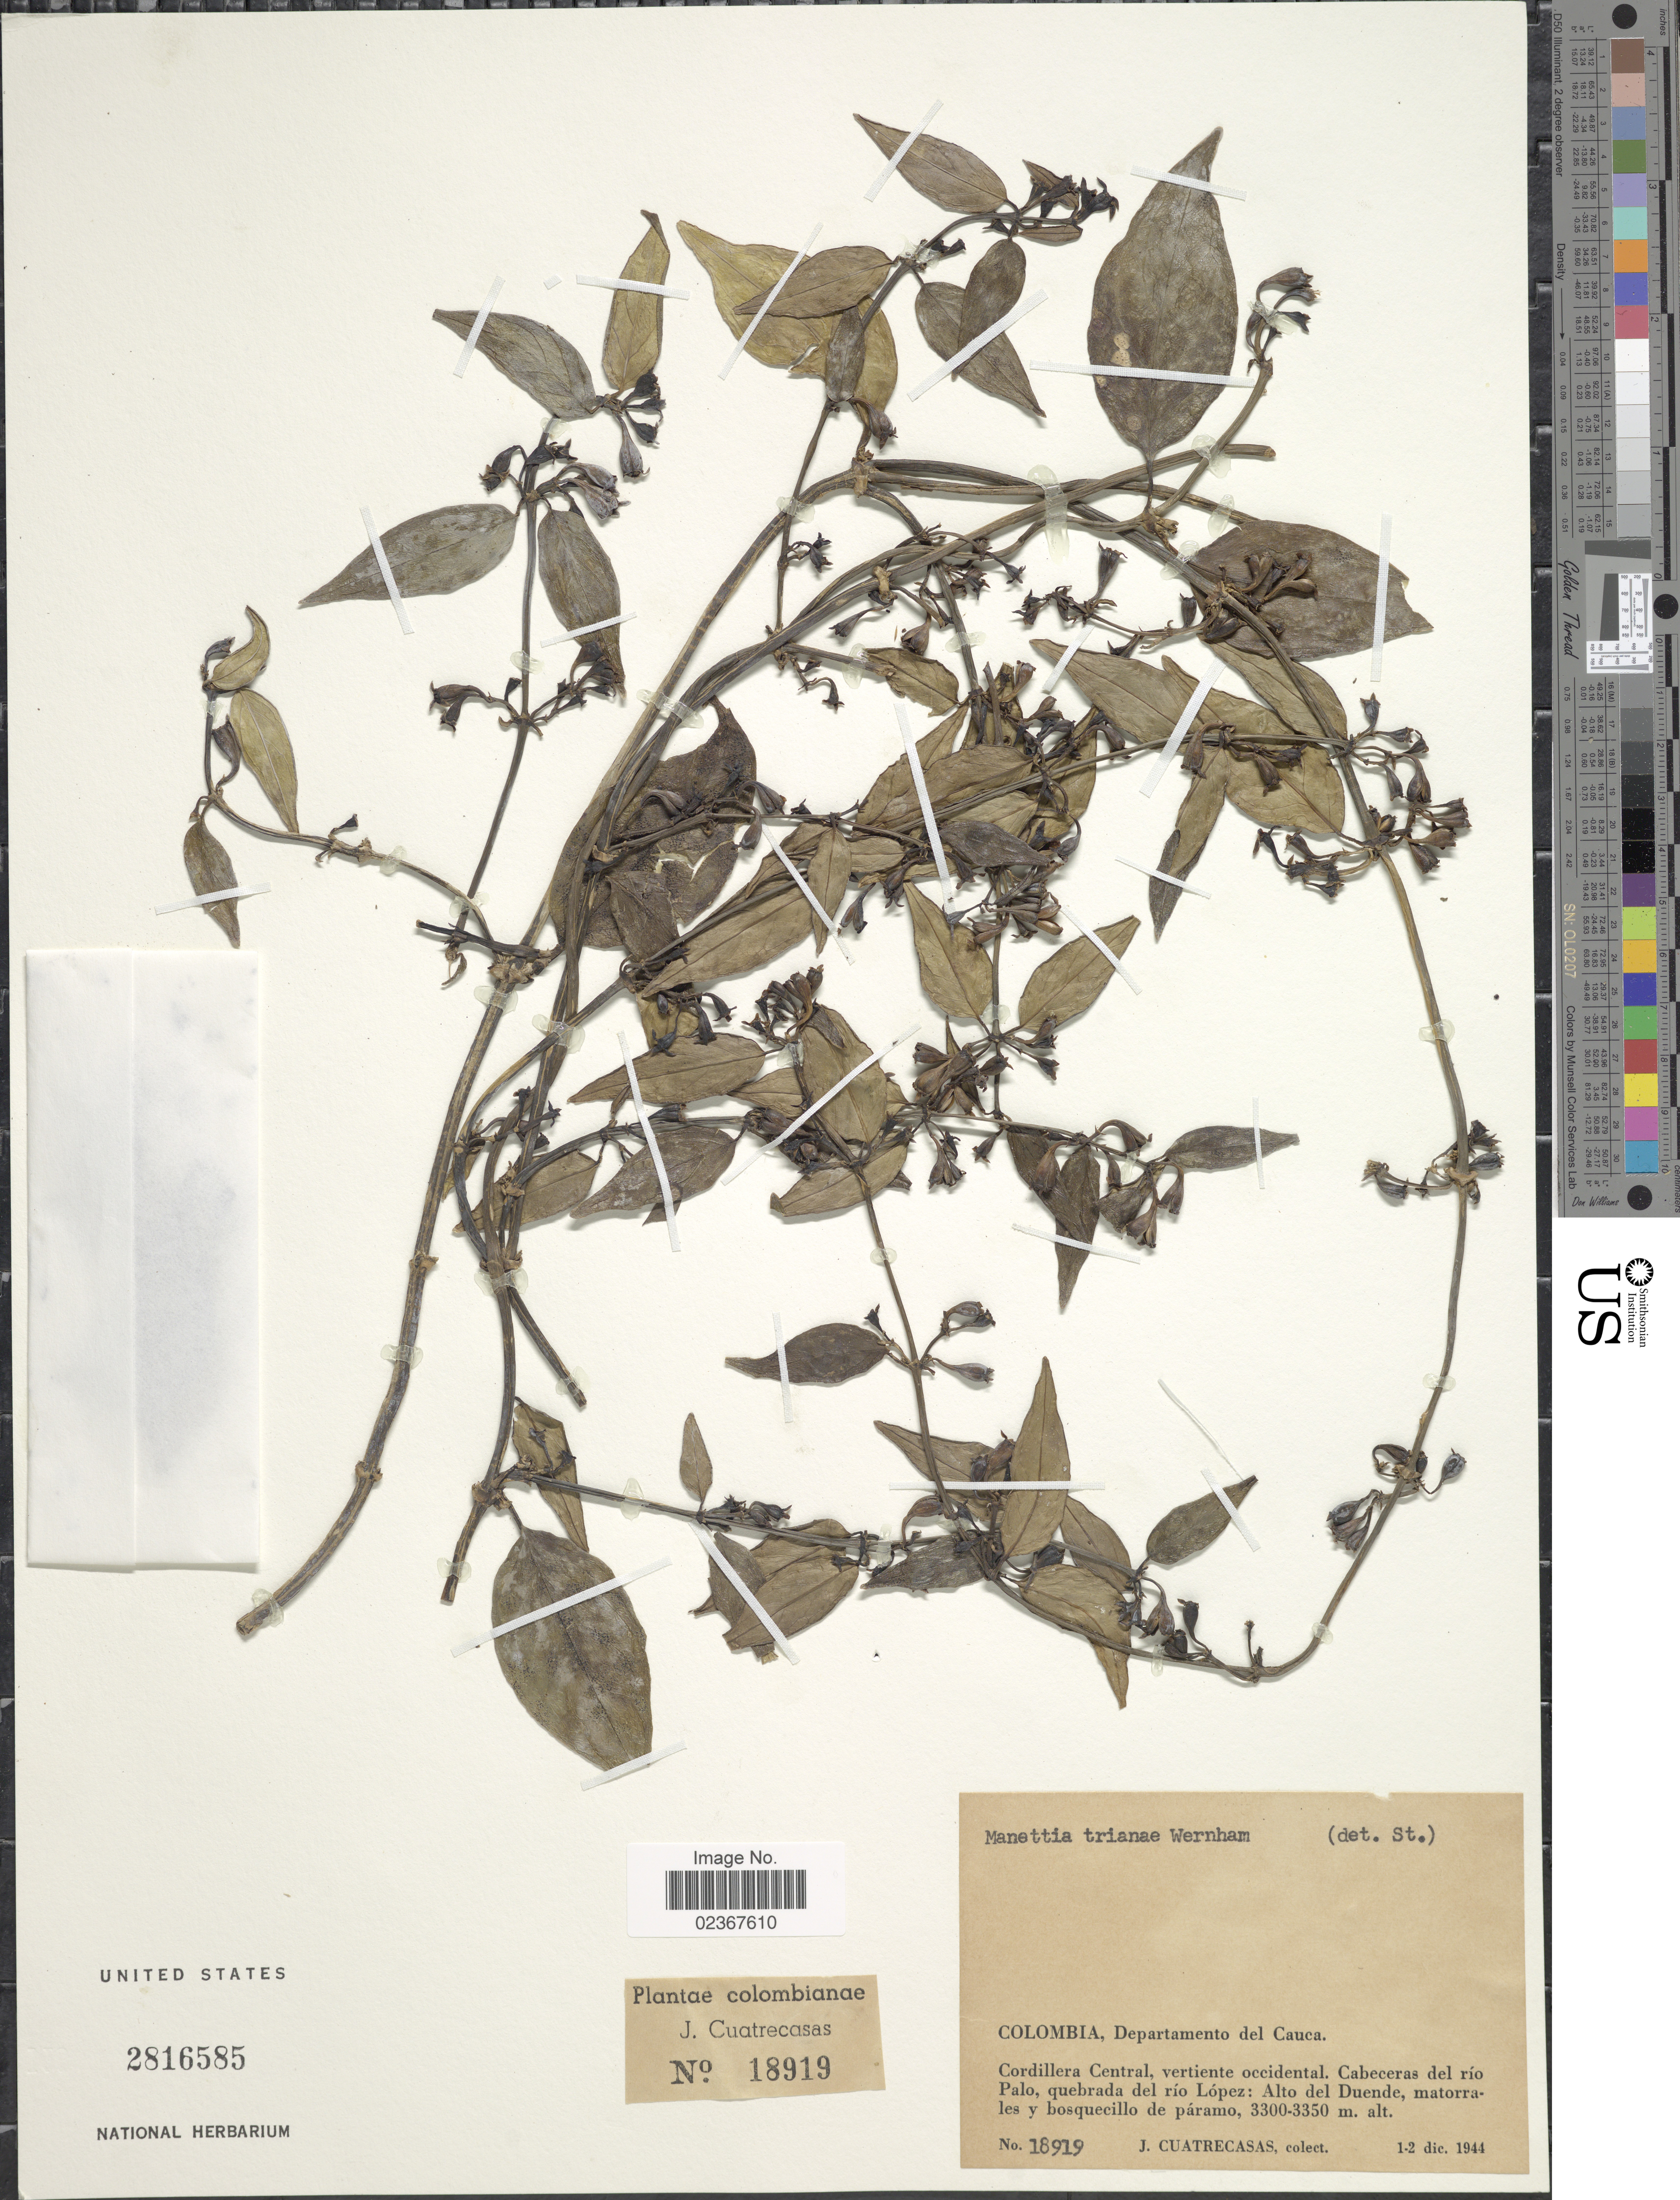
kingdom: Plantae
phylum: Tracheophyta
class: Magnoliopsida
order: Gentianales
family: Rubiaceae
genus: Manettia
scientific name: Manettia trianae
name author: Wernham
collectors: J. Cuatrecasas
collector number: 18919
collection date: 1944-12-01/1944-12-02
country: Colombia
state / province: Cauca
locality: Departmento del Cauca, Cordillera Central, vertiente occidental. Cabeceras del río Palo, quebrada del río Lopez: Alto del Duende, matorrales y bosquecillo de páramo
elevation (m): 3300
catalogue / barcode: US 2816585